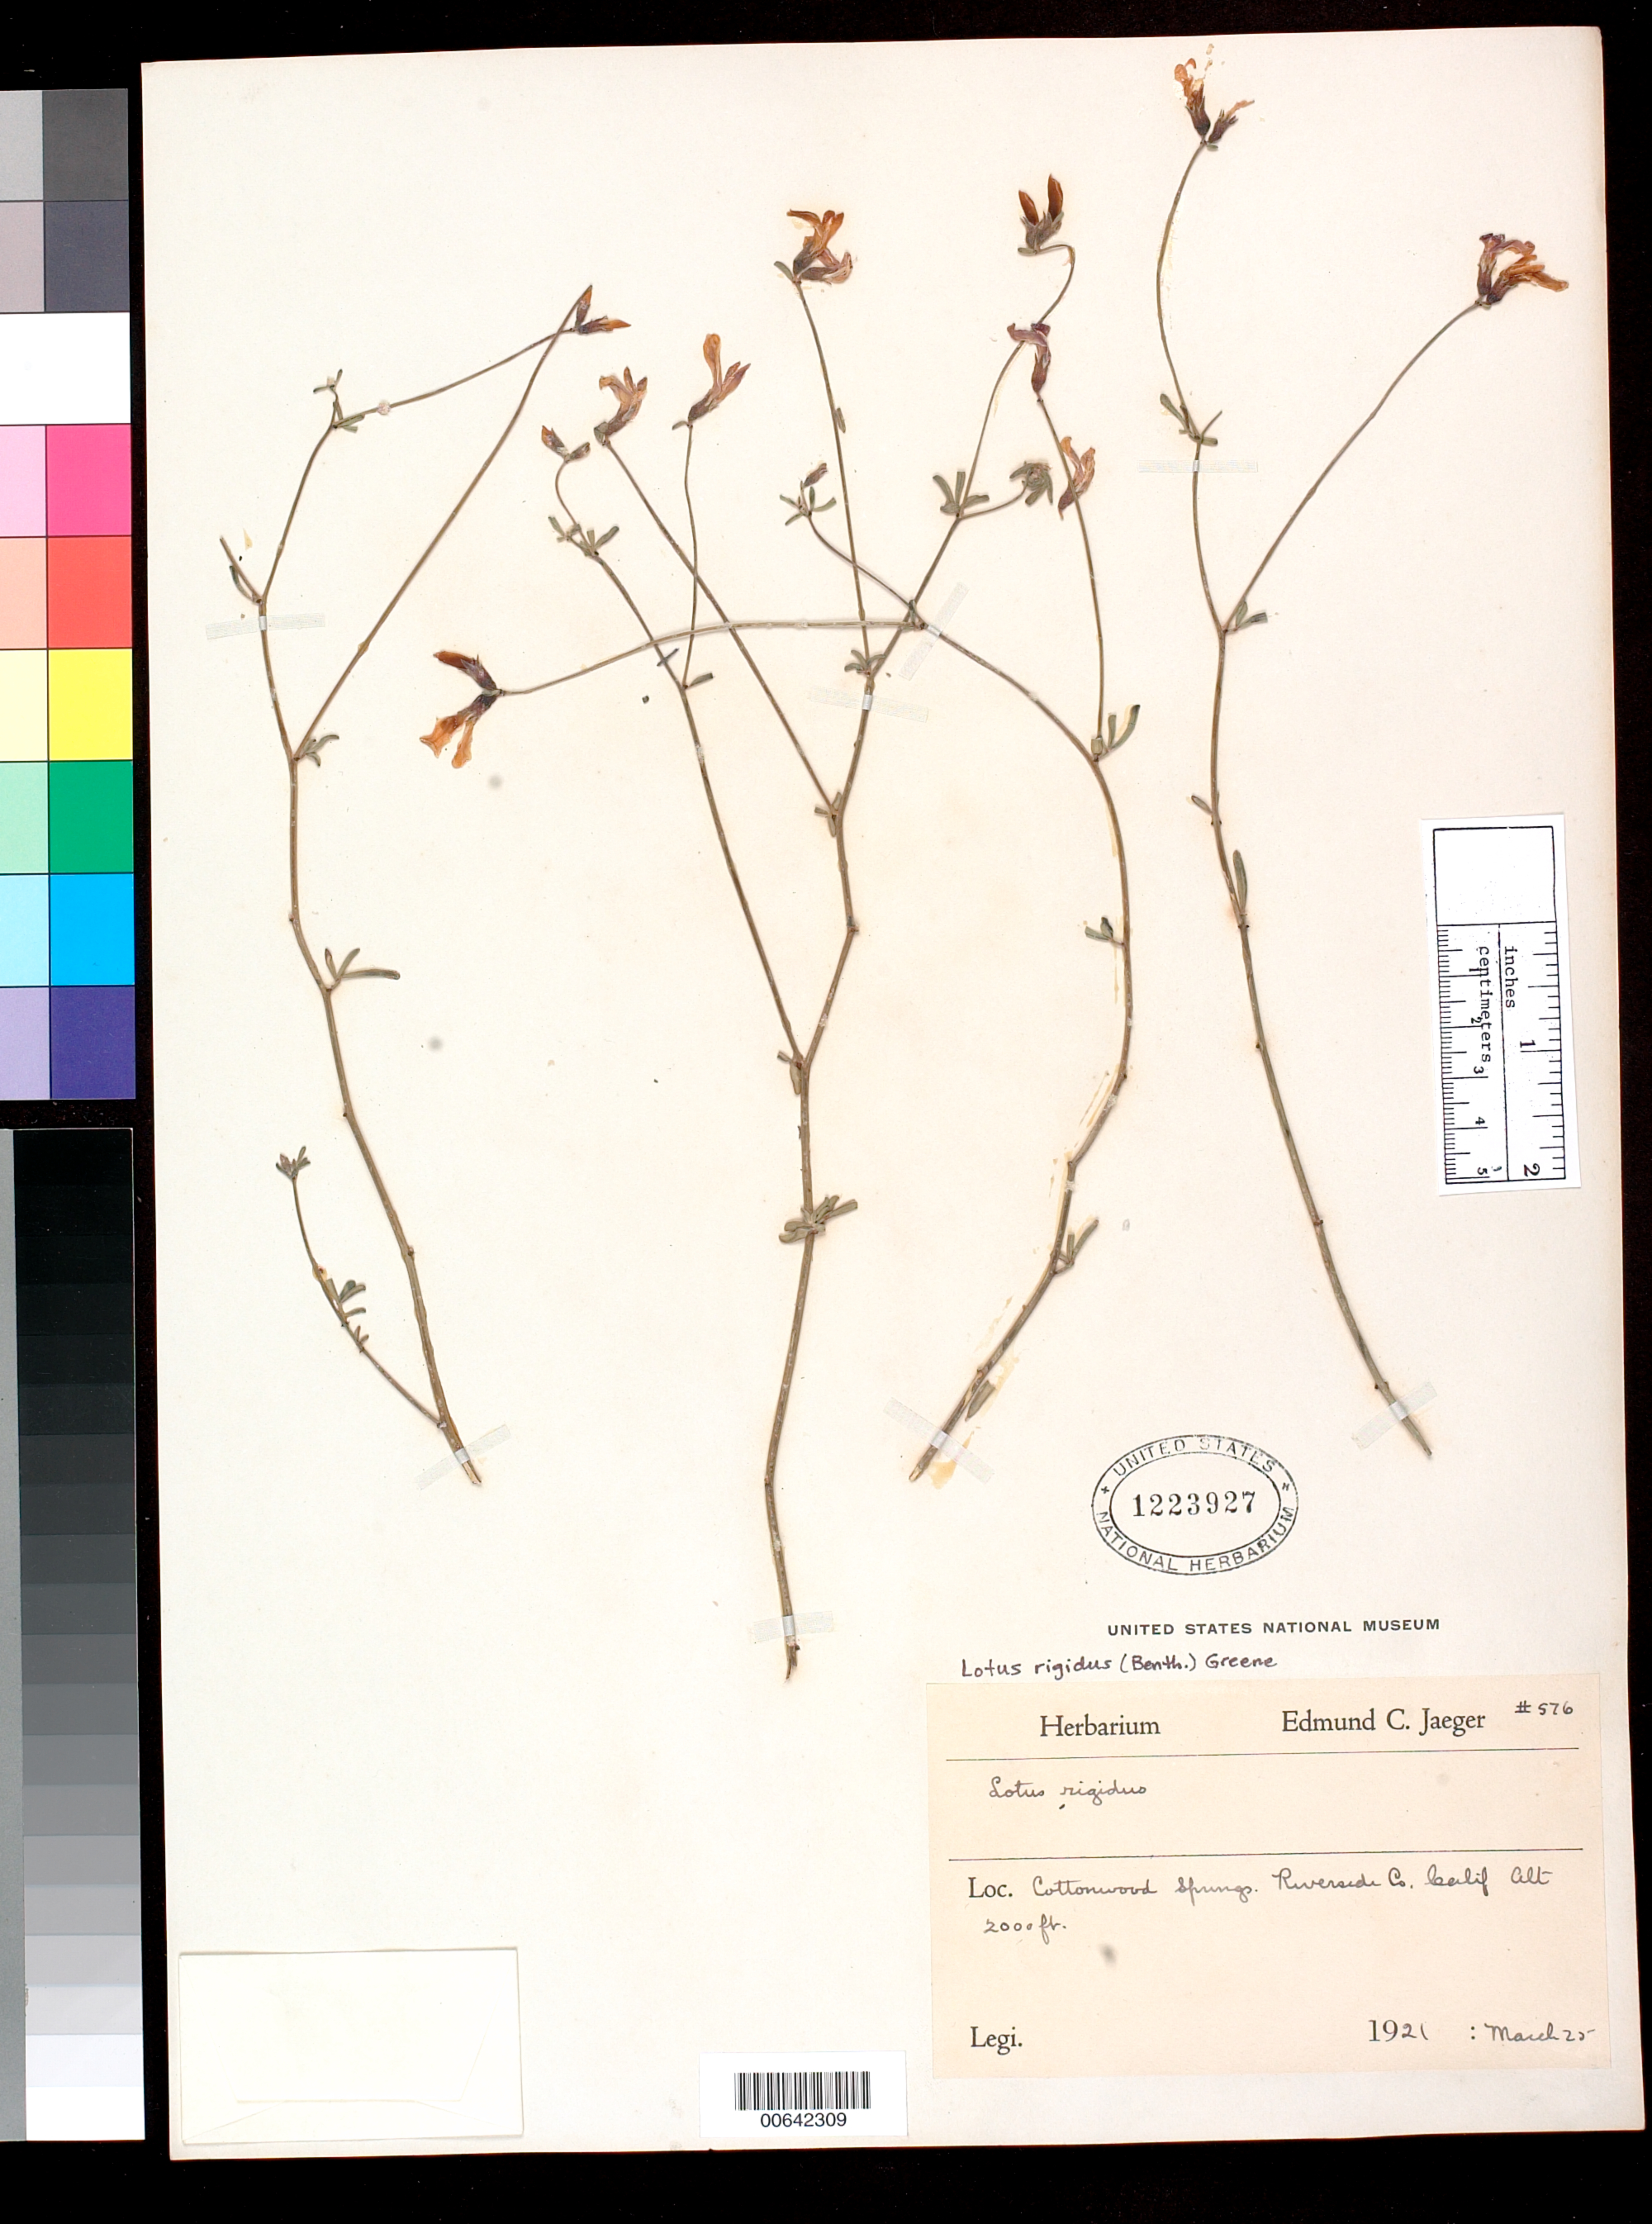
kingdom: Plantae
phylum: Tracheophyta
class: Magnoliopsida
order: Fabales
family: Fabaceae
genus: Ottleya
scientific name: Ottleya rigida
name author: (Benth.) D.D. Sokoloff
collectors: E. Jaeger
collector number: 576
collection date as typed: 25 Mar 1921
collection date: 1921-03-25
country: United States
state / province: California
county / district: Riverside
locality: Cottonwood Springs.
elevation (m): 610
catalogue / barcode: US 1223927